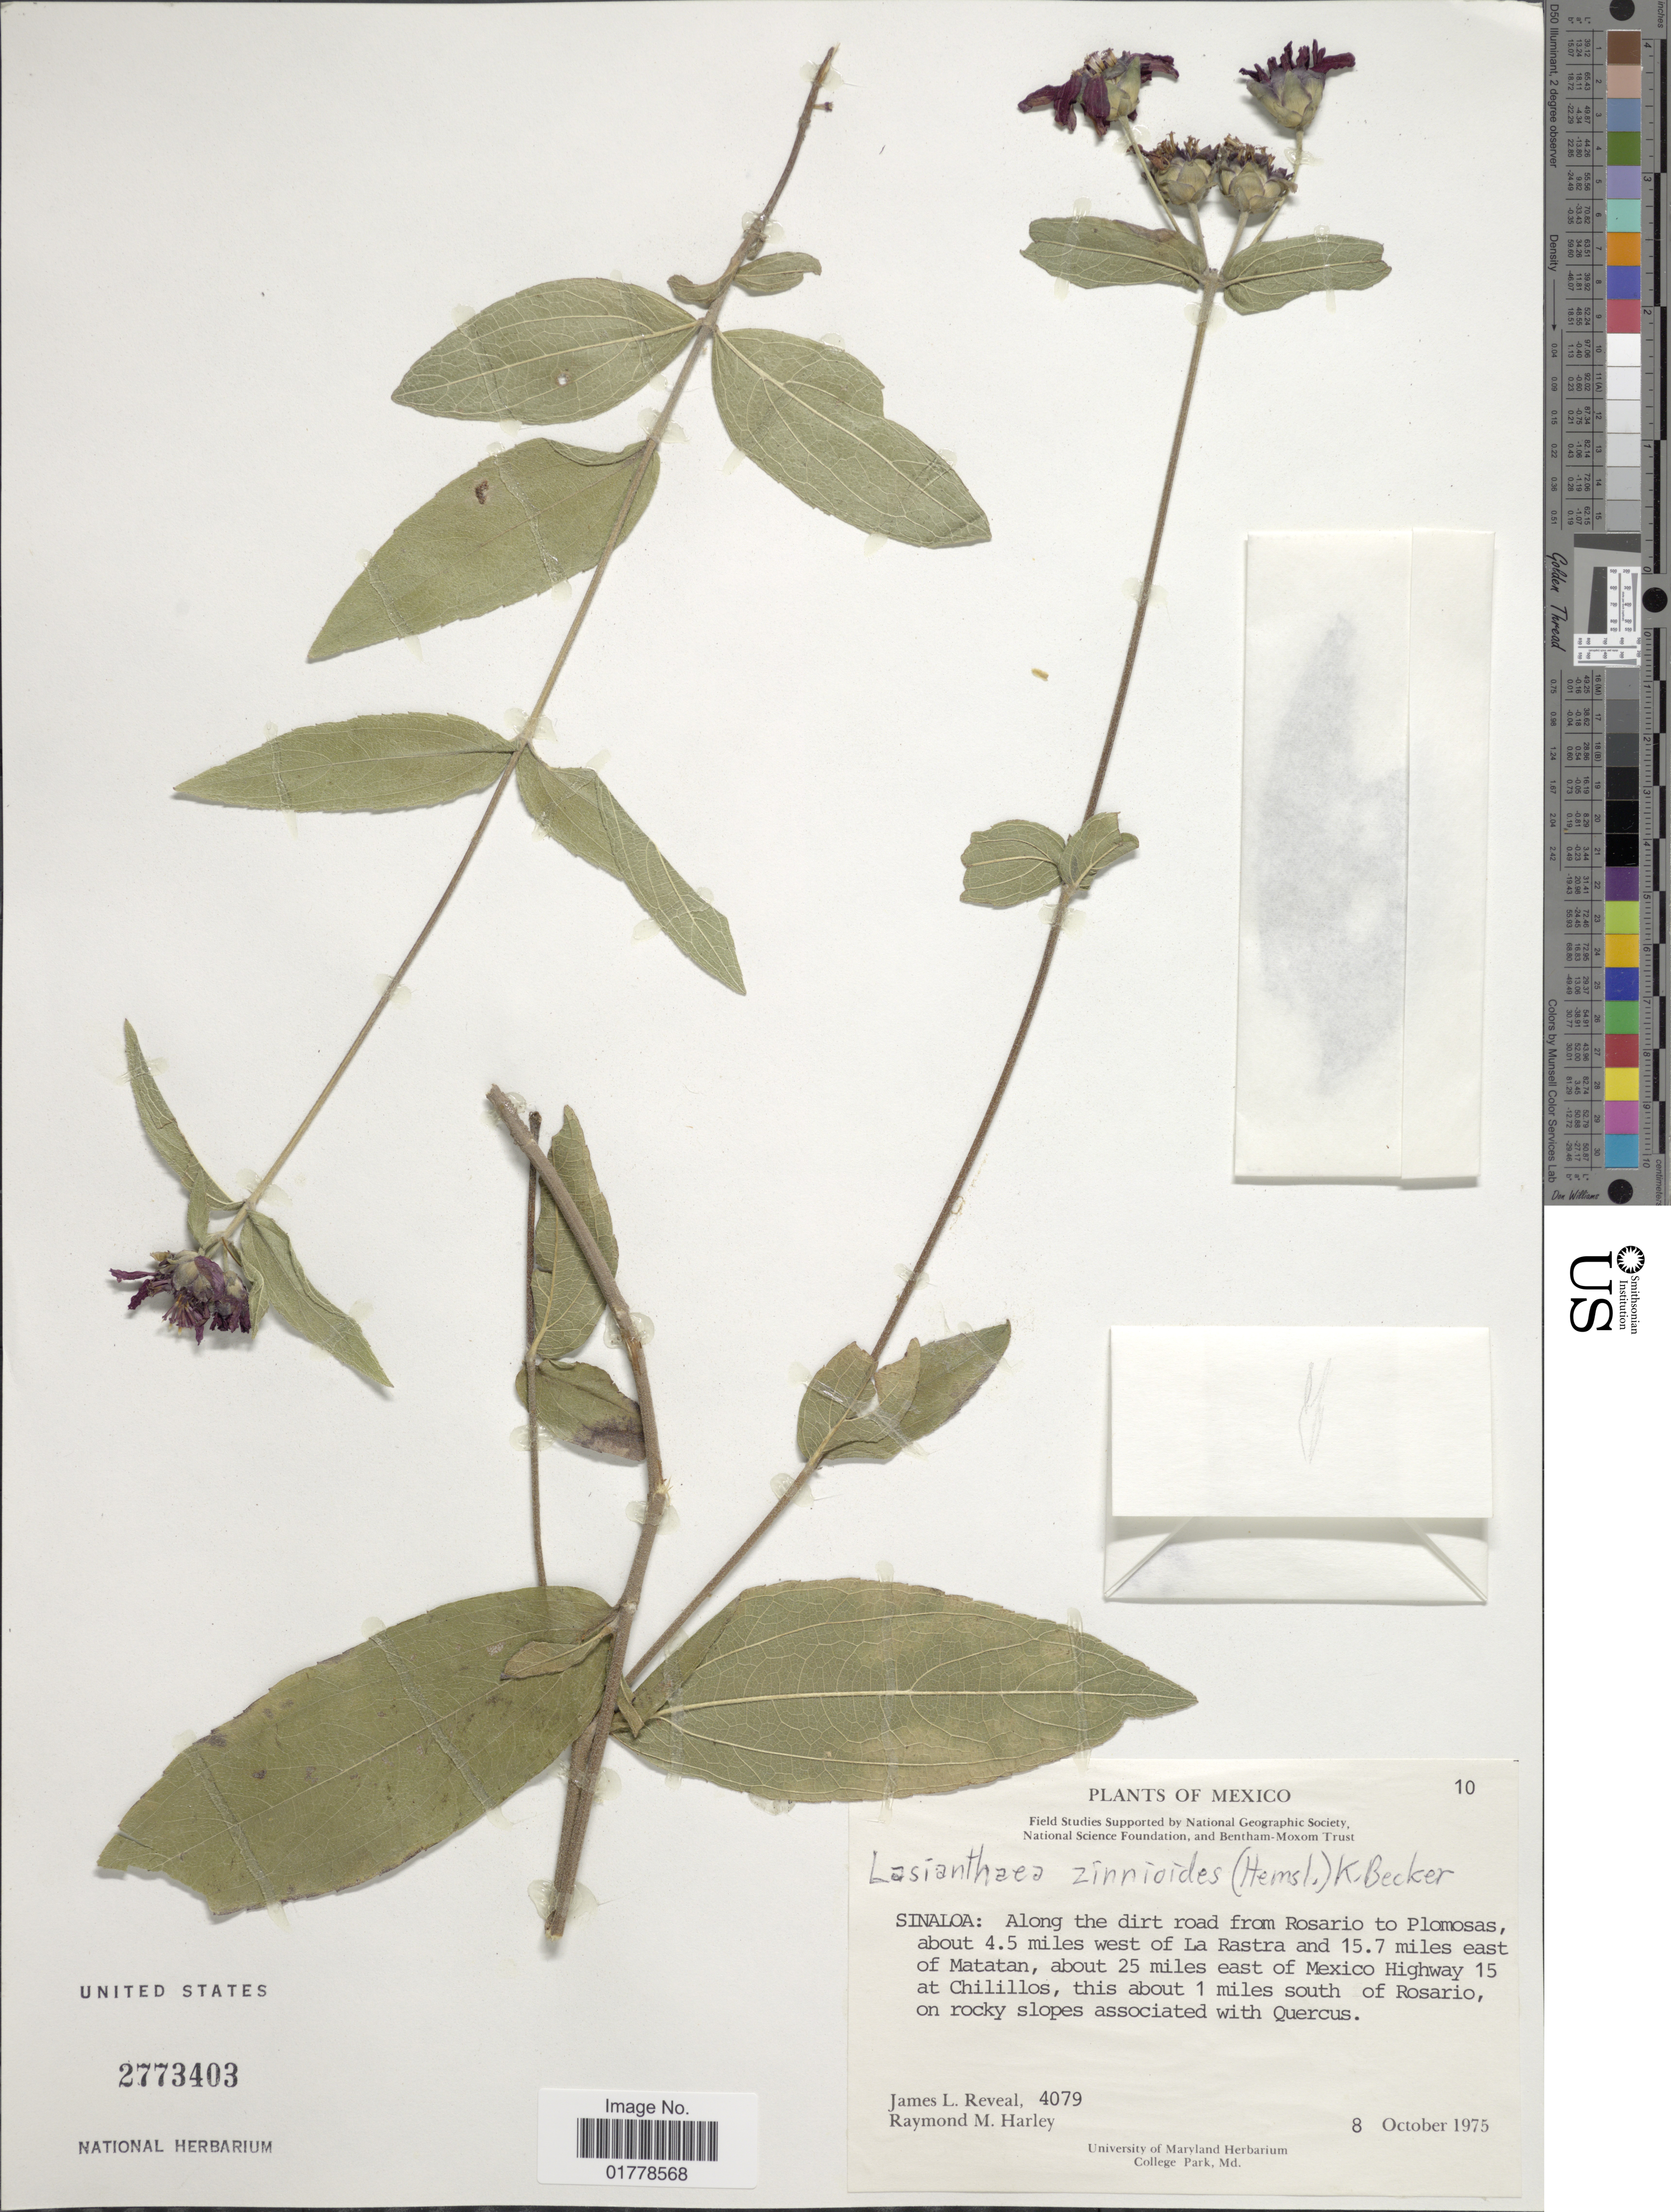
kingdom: Plantae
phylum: Tracheophyta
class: Magnoliopsida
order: Asterales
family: Asteraceae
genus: Lasianthaea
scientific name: Lasianthaea zinnioides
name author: Hemsl. & K. Becker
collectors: J. L. Reveal & R. M. Harley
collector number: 4079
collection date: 1975-10-08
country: Mexico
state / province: Sinaloa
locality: Sinaloa: Along the dirt road from Rosario to Plomosas, about 4.5 miles west of La Rastra and 15.7 miles east of Matatan, about 25 miles east of Mexico Highway 15 at Chilillos, this about 1 miles south of Rosario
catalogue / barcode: US 2773403